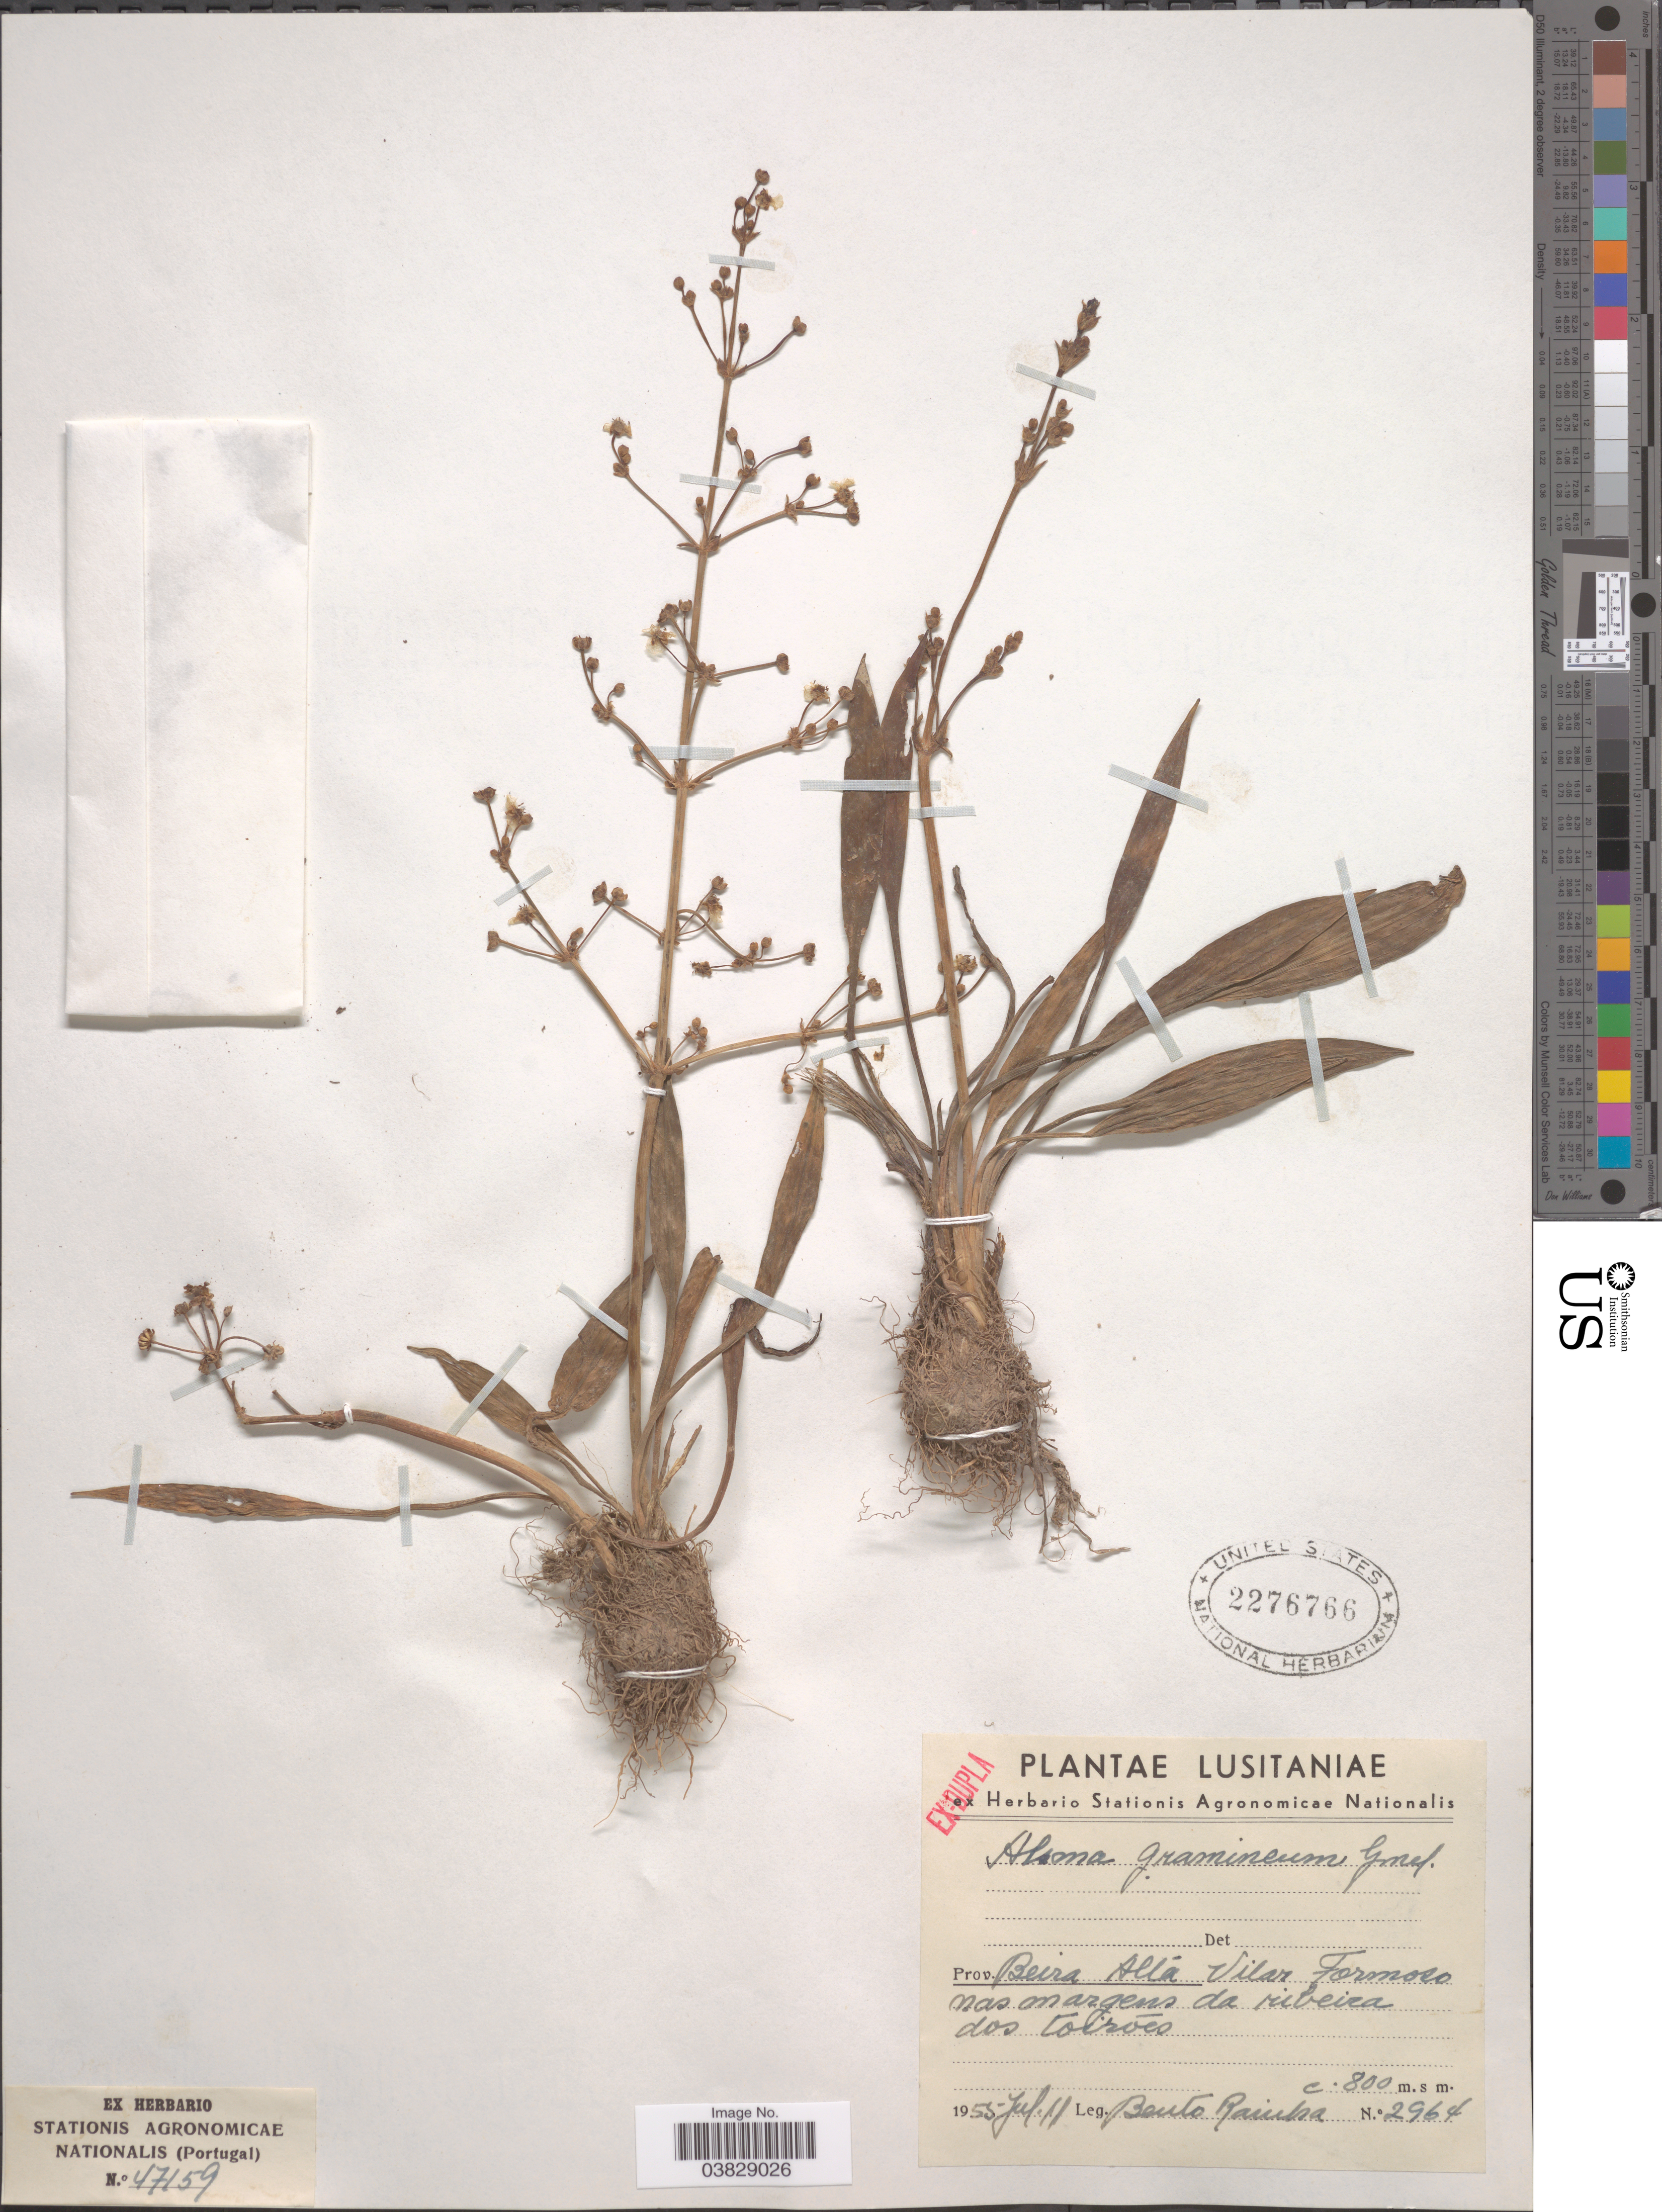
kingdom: Plantae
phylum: Tracheophyta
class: Liliopsida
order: Alismatales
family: Alismataceae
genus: Alisma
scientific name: Alisma gramineum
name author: Lej.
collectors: Raiuha, B.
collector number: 2964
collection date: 1955-07-11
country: Portugal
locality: Lusitaniae. Prov. Beira Alta Vilar Formoso nas margens da ribeira dos Toiróes [interpreted].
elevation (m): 800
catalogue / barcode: US 2276766